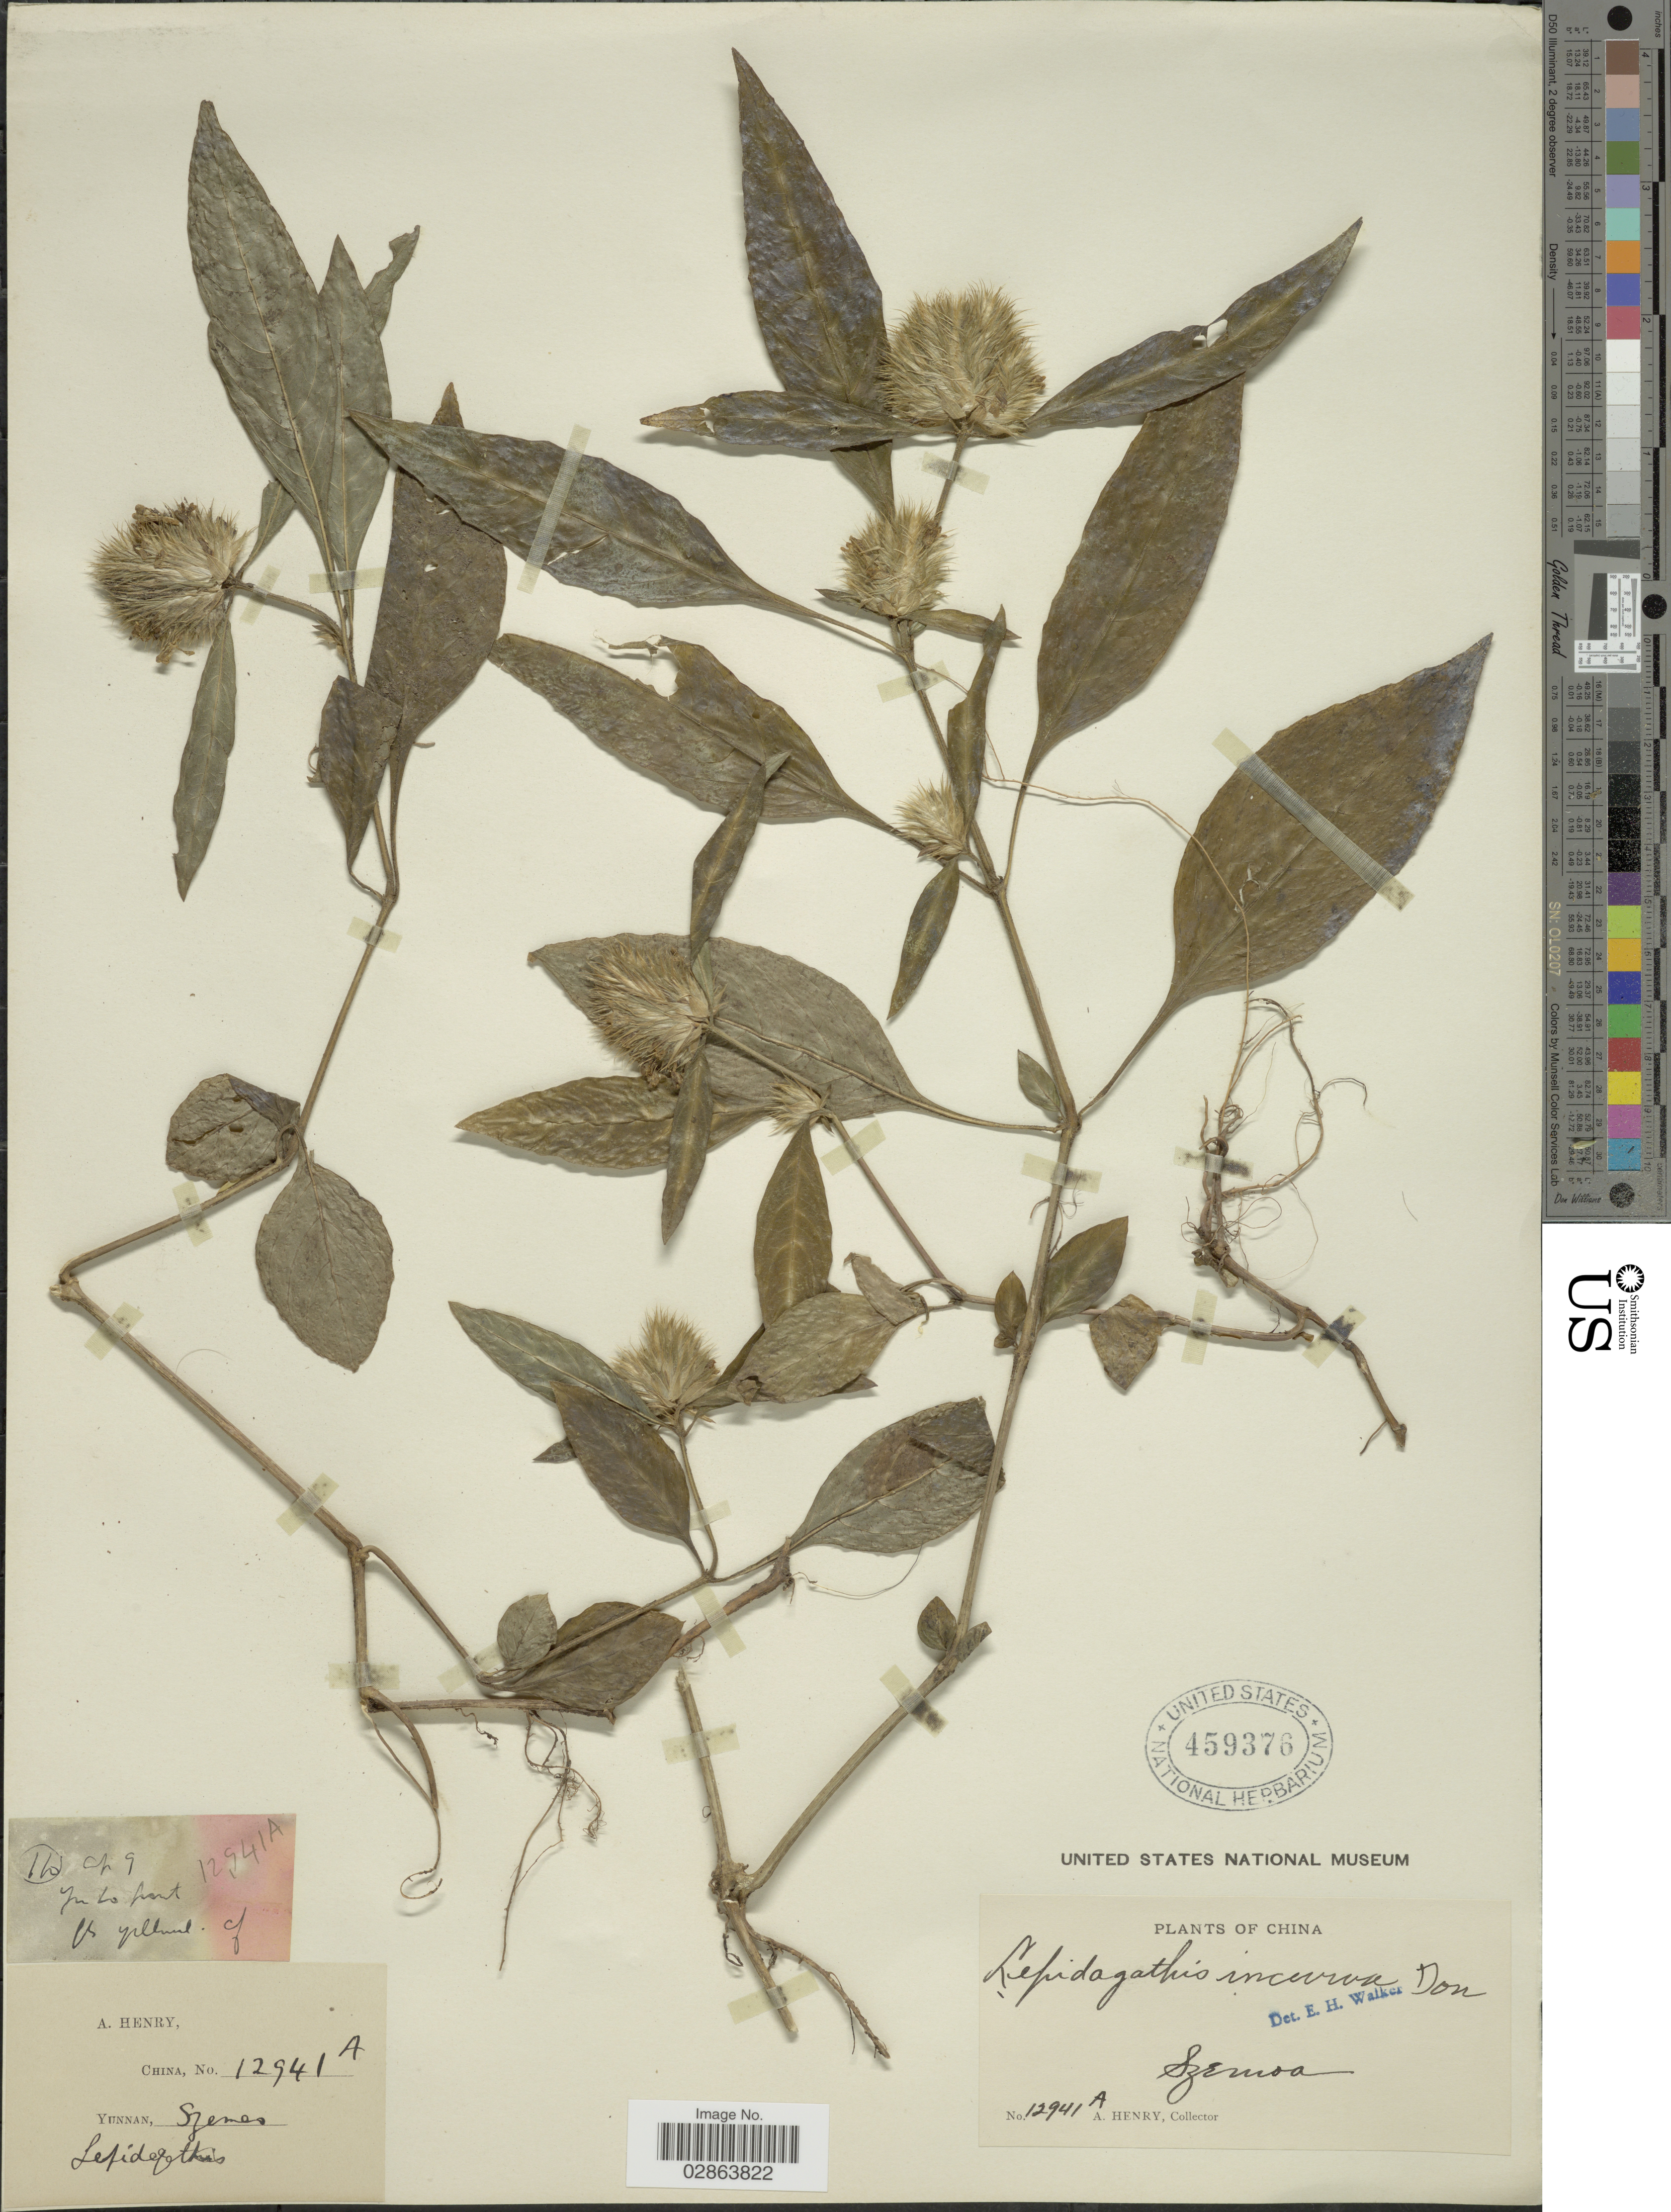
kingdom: Plantae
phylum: Tracheophyta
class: Magnoliopsida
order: Lamiales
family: Acanthaceae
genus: Lepidagathis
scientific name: Lepidagathis incurva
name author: Buch.-Ham. ex D. Don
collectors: A. Henry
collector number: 12941 A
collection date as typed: Transcribed d/m/y: /4/9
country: China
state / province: Yunnan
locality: Yunnan, Szemoa.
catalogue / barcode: US 459376